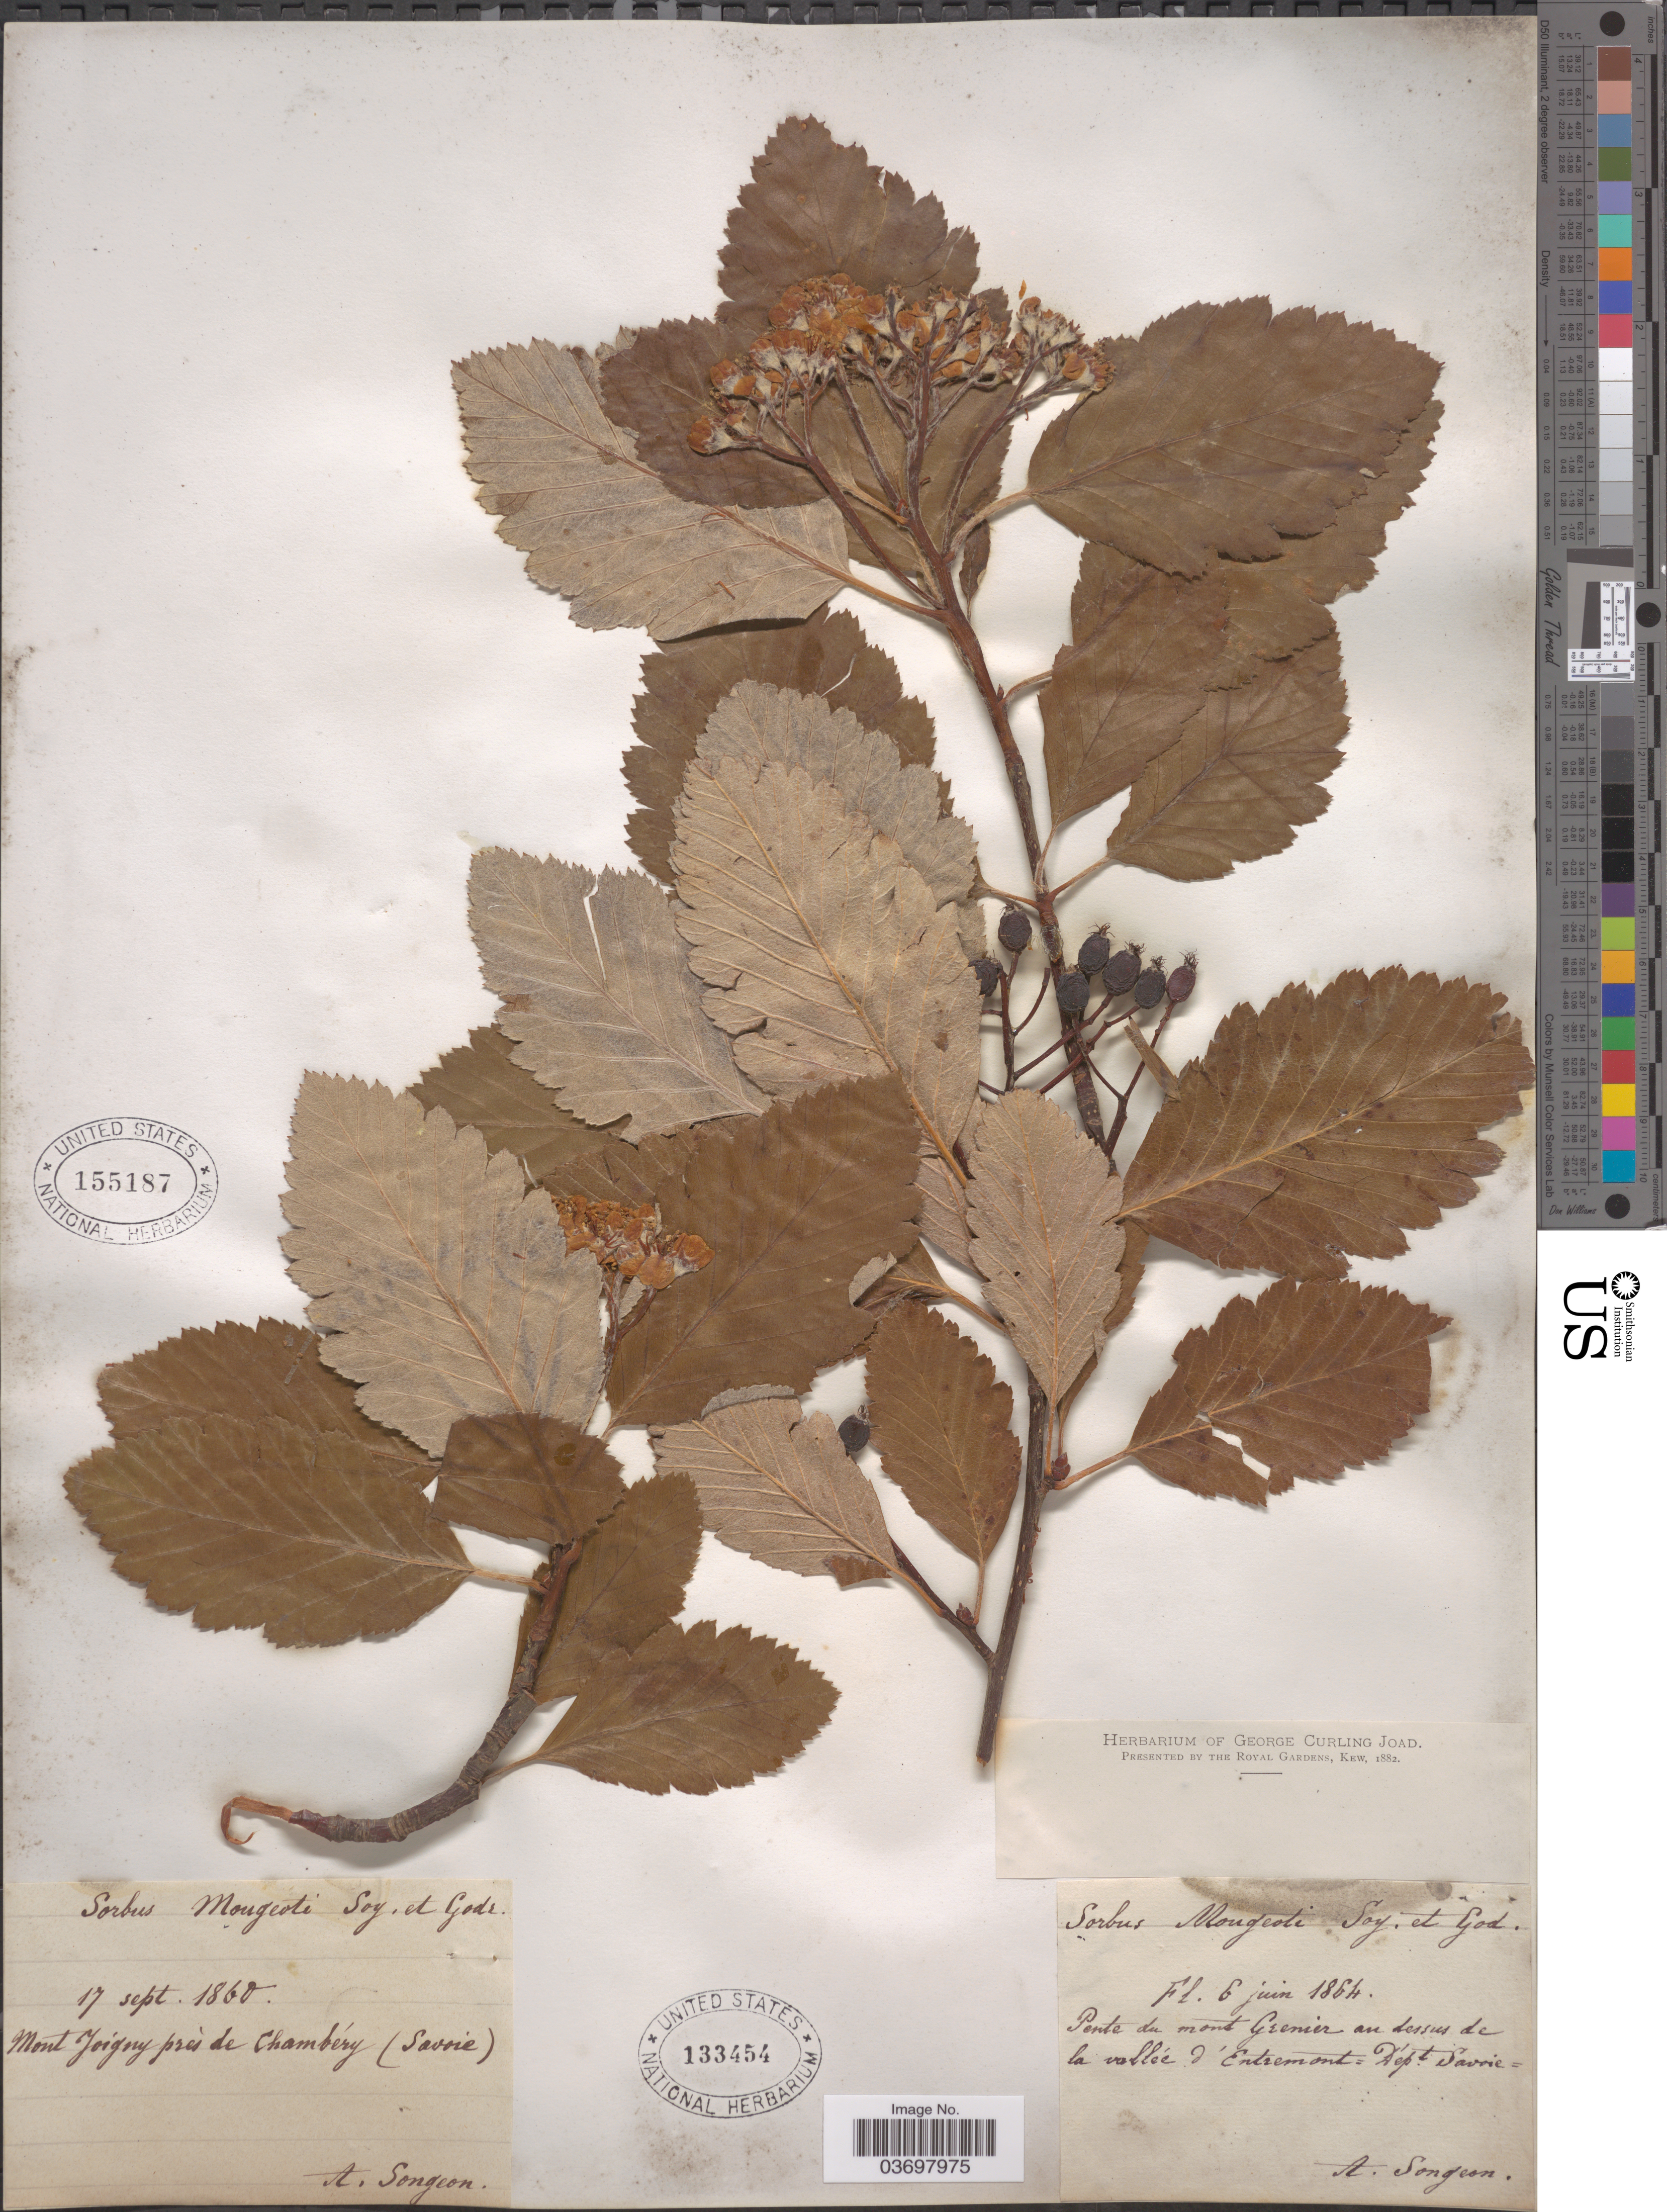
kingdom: Plantae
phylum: Tracheophyta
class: Magnoliopsida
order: Rosales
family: Rosaceae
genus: Sorbus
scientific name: Sorbus intermedia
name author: (Schult.) Beck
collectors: A. Songeon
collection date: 1864-06-06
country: France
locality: Pente du mont Grenier an dessus de la vallée d'Entremont. Dept. Savoie.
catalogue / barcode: US 133454